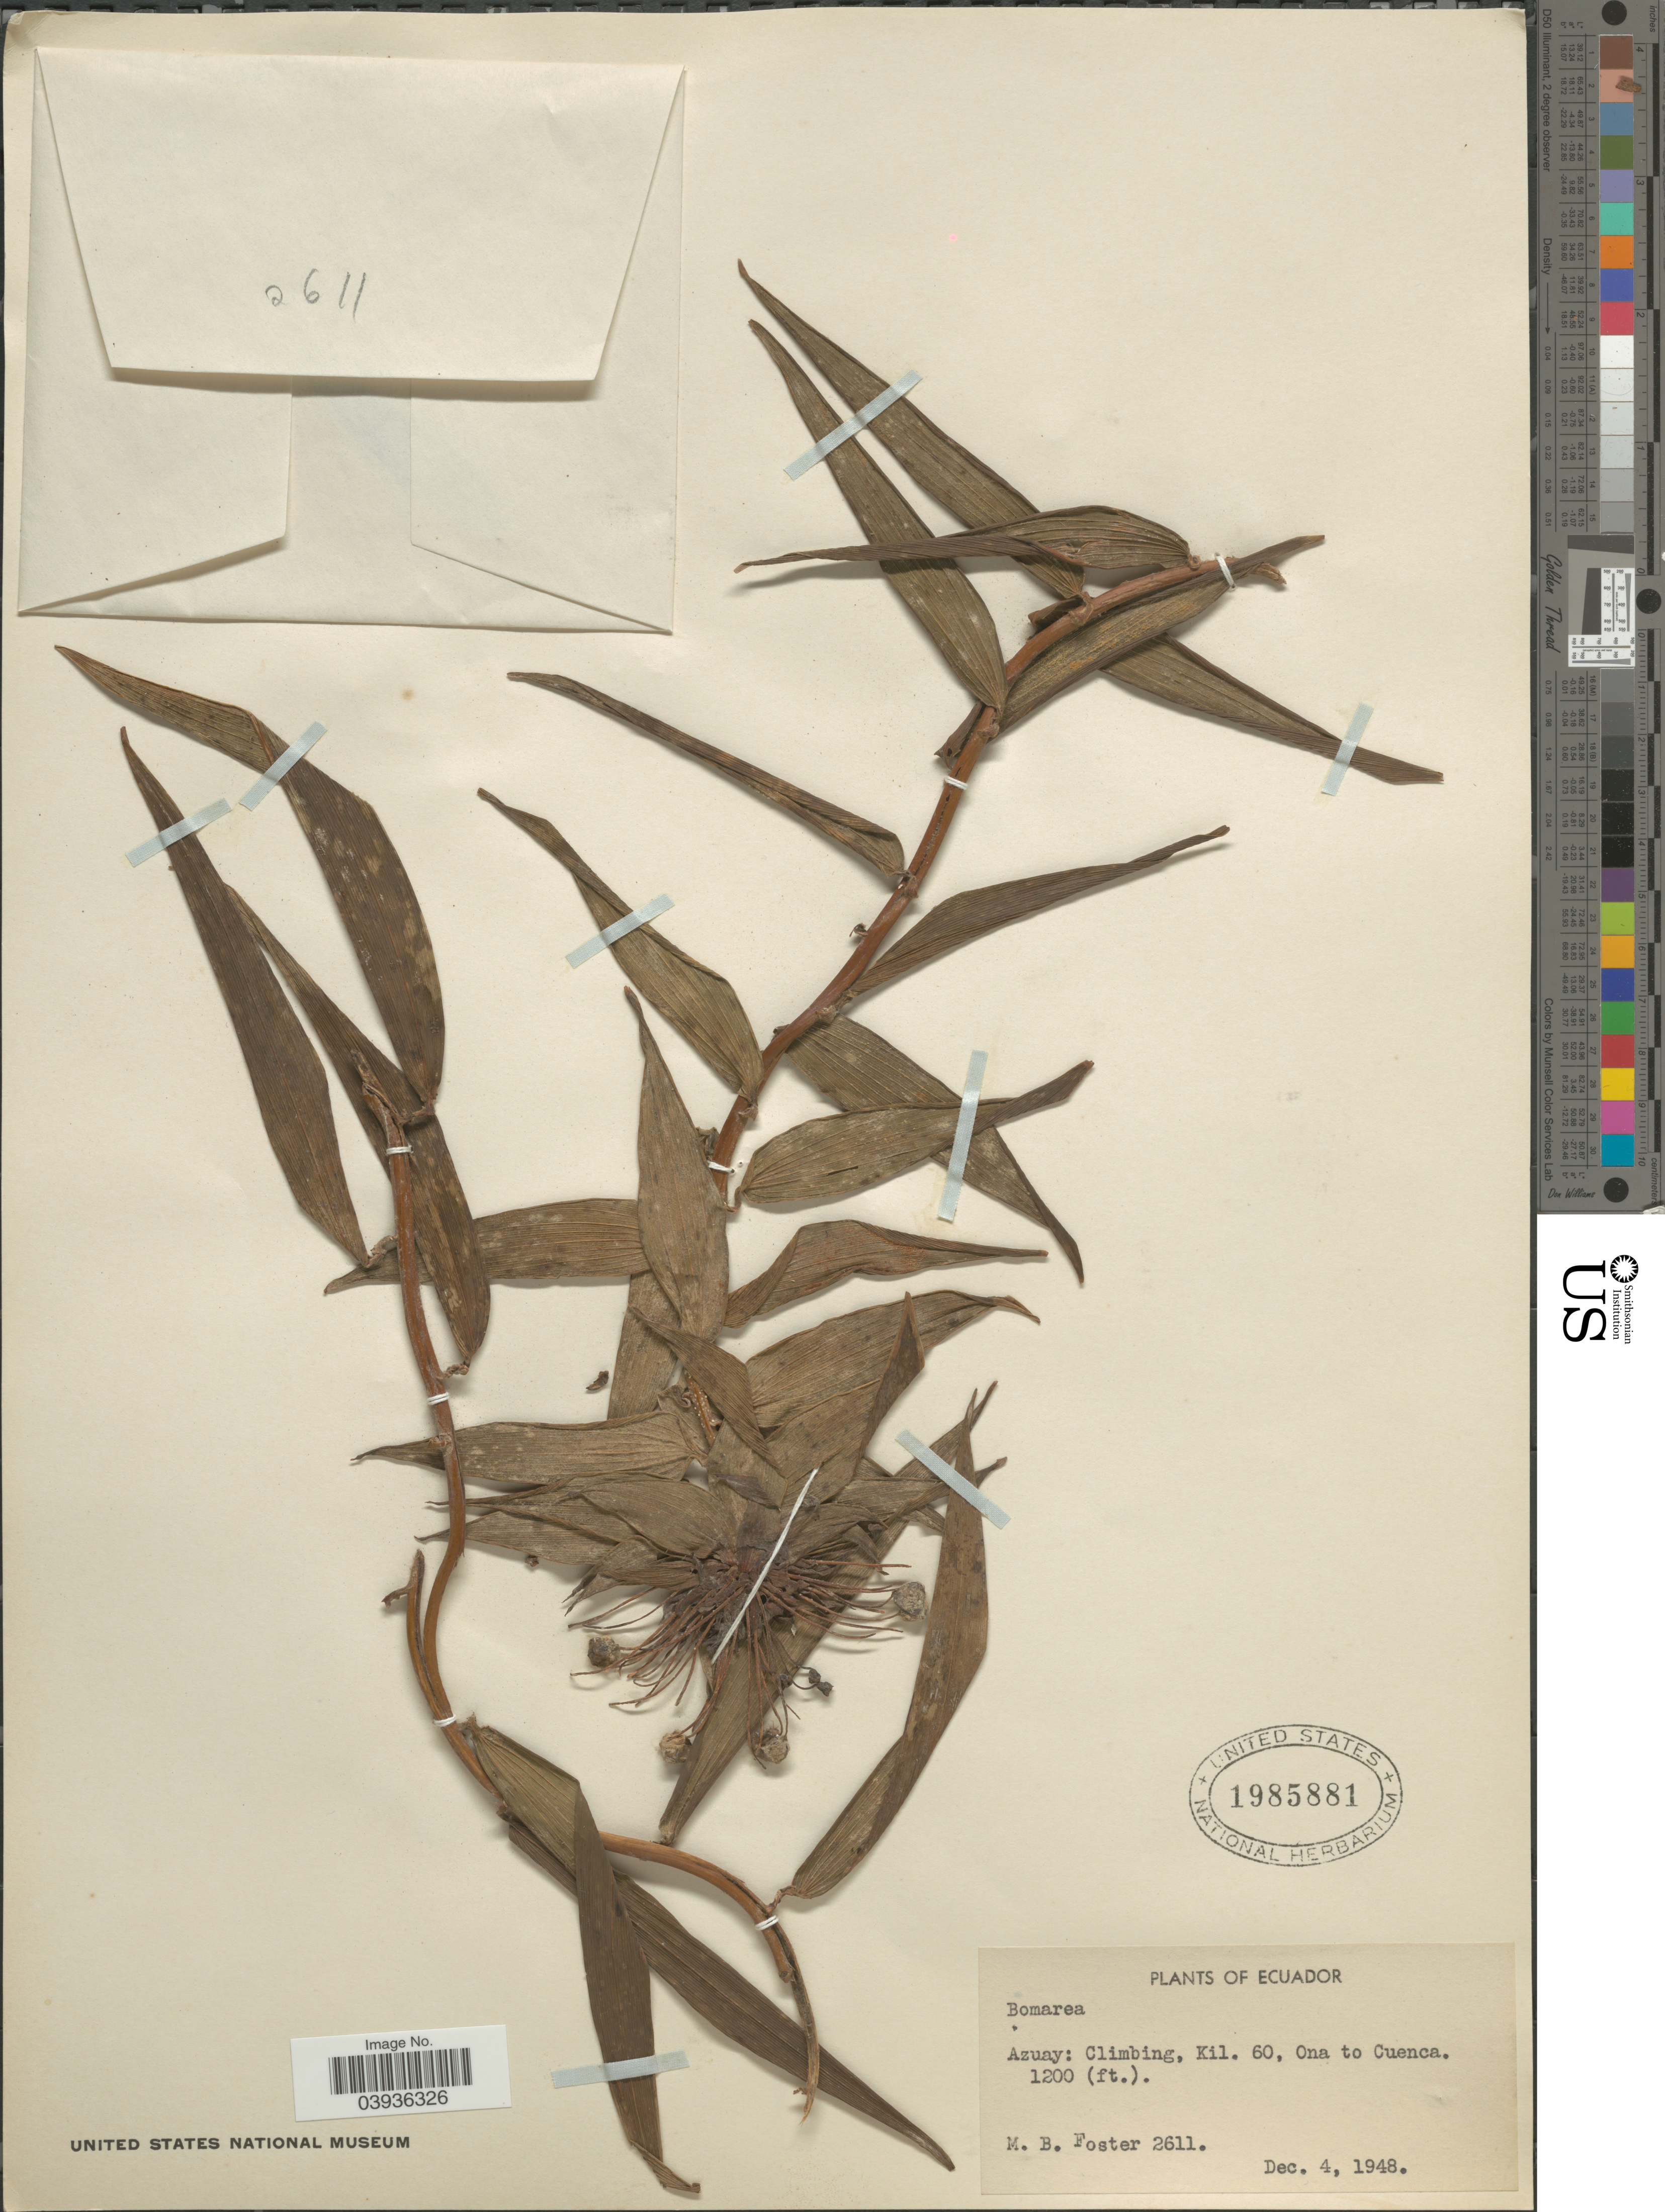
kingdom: Plantae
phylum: Tracheophyta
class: Liliopsida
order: Liliales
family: Alstroemeriaceae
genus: Bomarea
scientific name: Bomarea sp.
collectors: M. B. Foster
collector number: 2611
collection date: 1948-12-04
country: Ecuador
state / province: Azuay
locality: Climbing, Kil. 60, Ona to Cuenca.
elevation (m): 366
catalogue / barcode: US 1985881